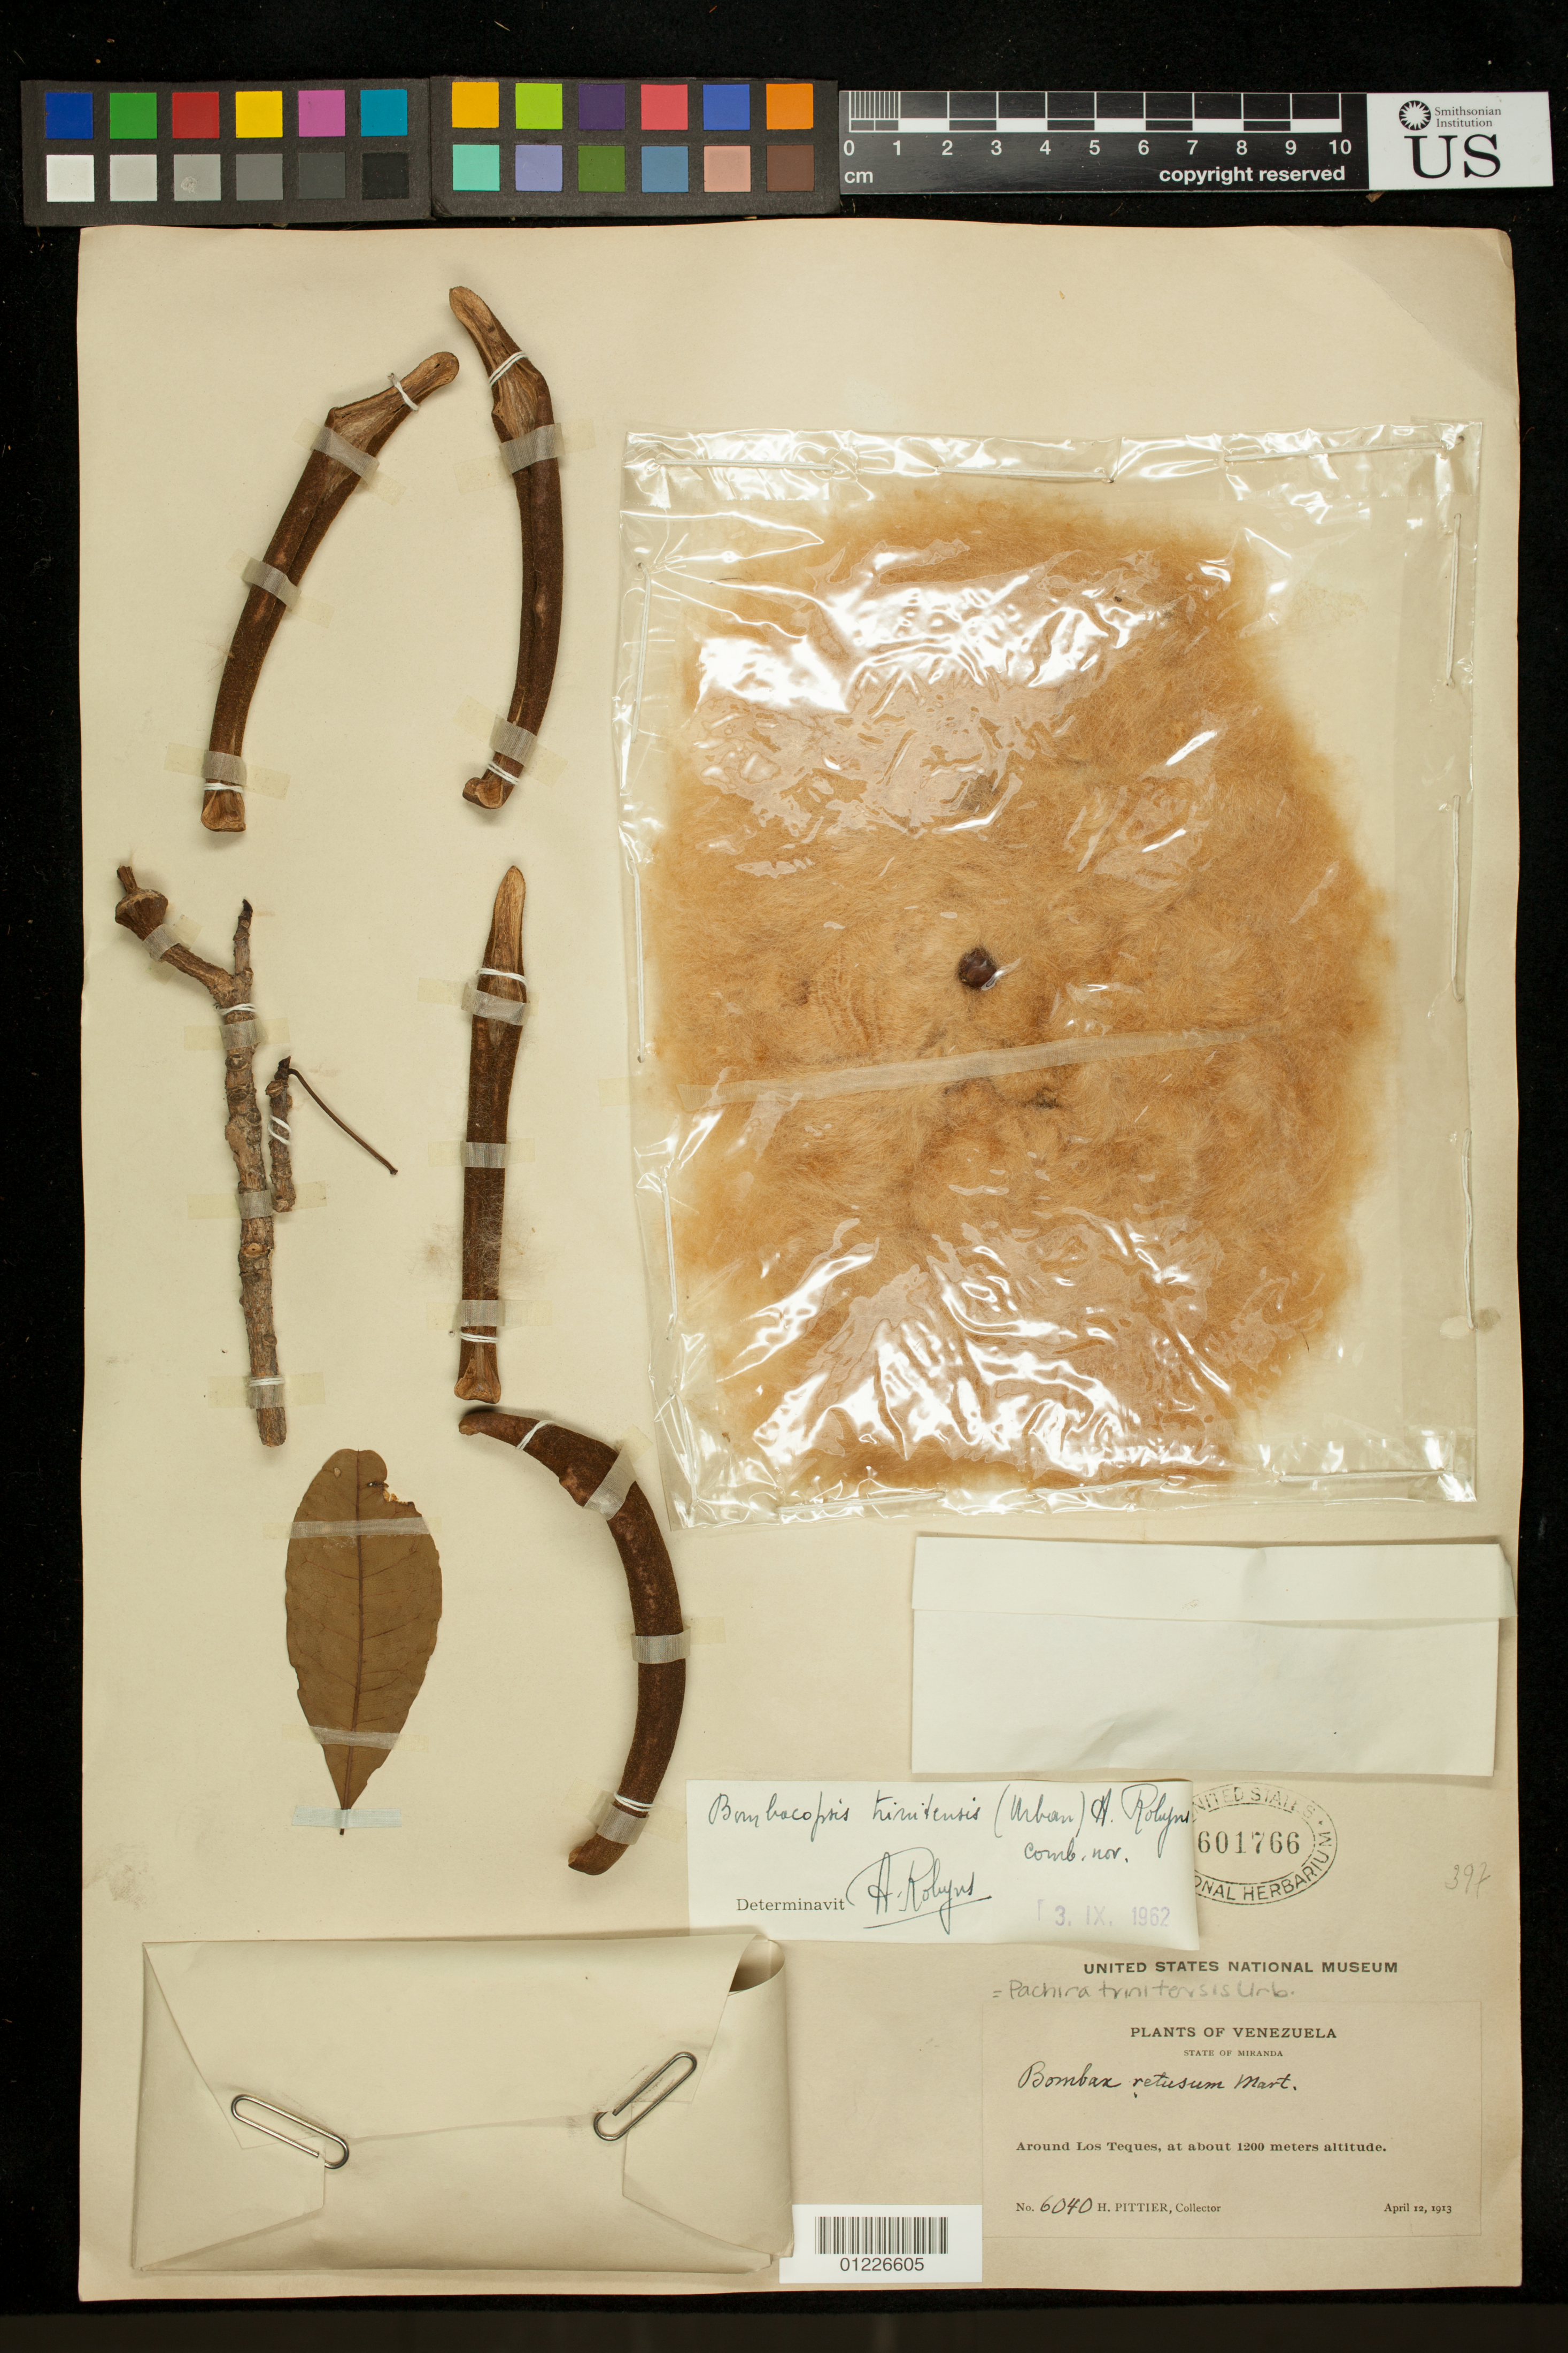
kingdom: Plantae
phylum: Tracheophyta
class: Magnoliopsida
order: Malvales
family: Malvaceae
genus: Pachira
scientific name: Pachira trinitensis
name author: Urb.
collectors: H. F. Pittier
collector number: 6040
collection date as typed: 4/12/1913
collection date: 1913-04-12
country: Venezuela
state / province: Miranda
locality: Around Los Teques, State of Miranda.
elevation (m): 1200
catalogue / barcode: US 601766